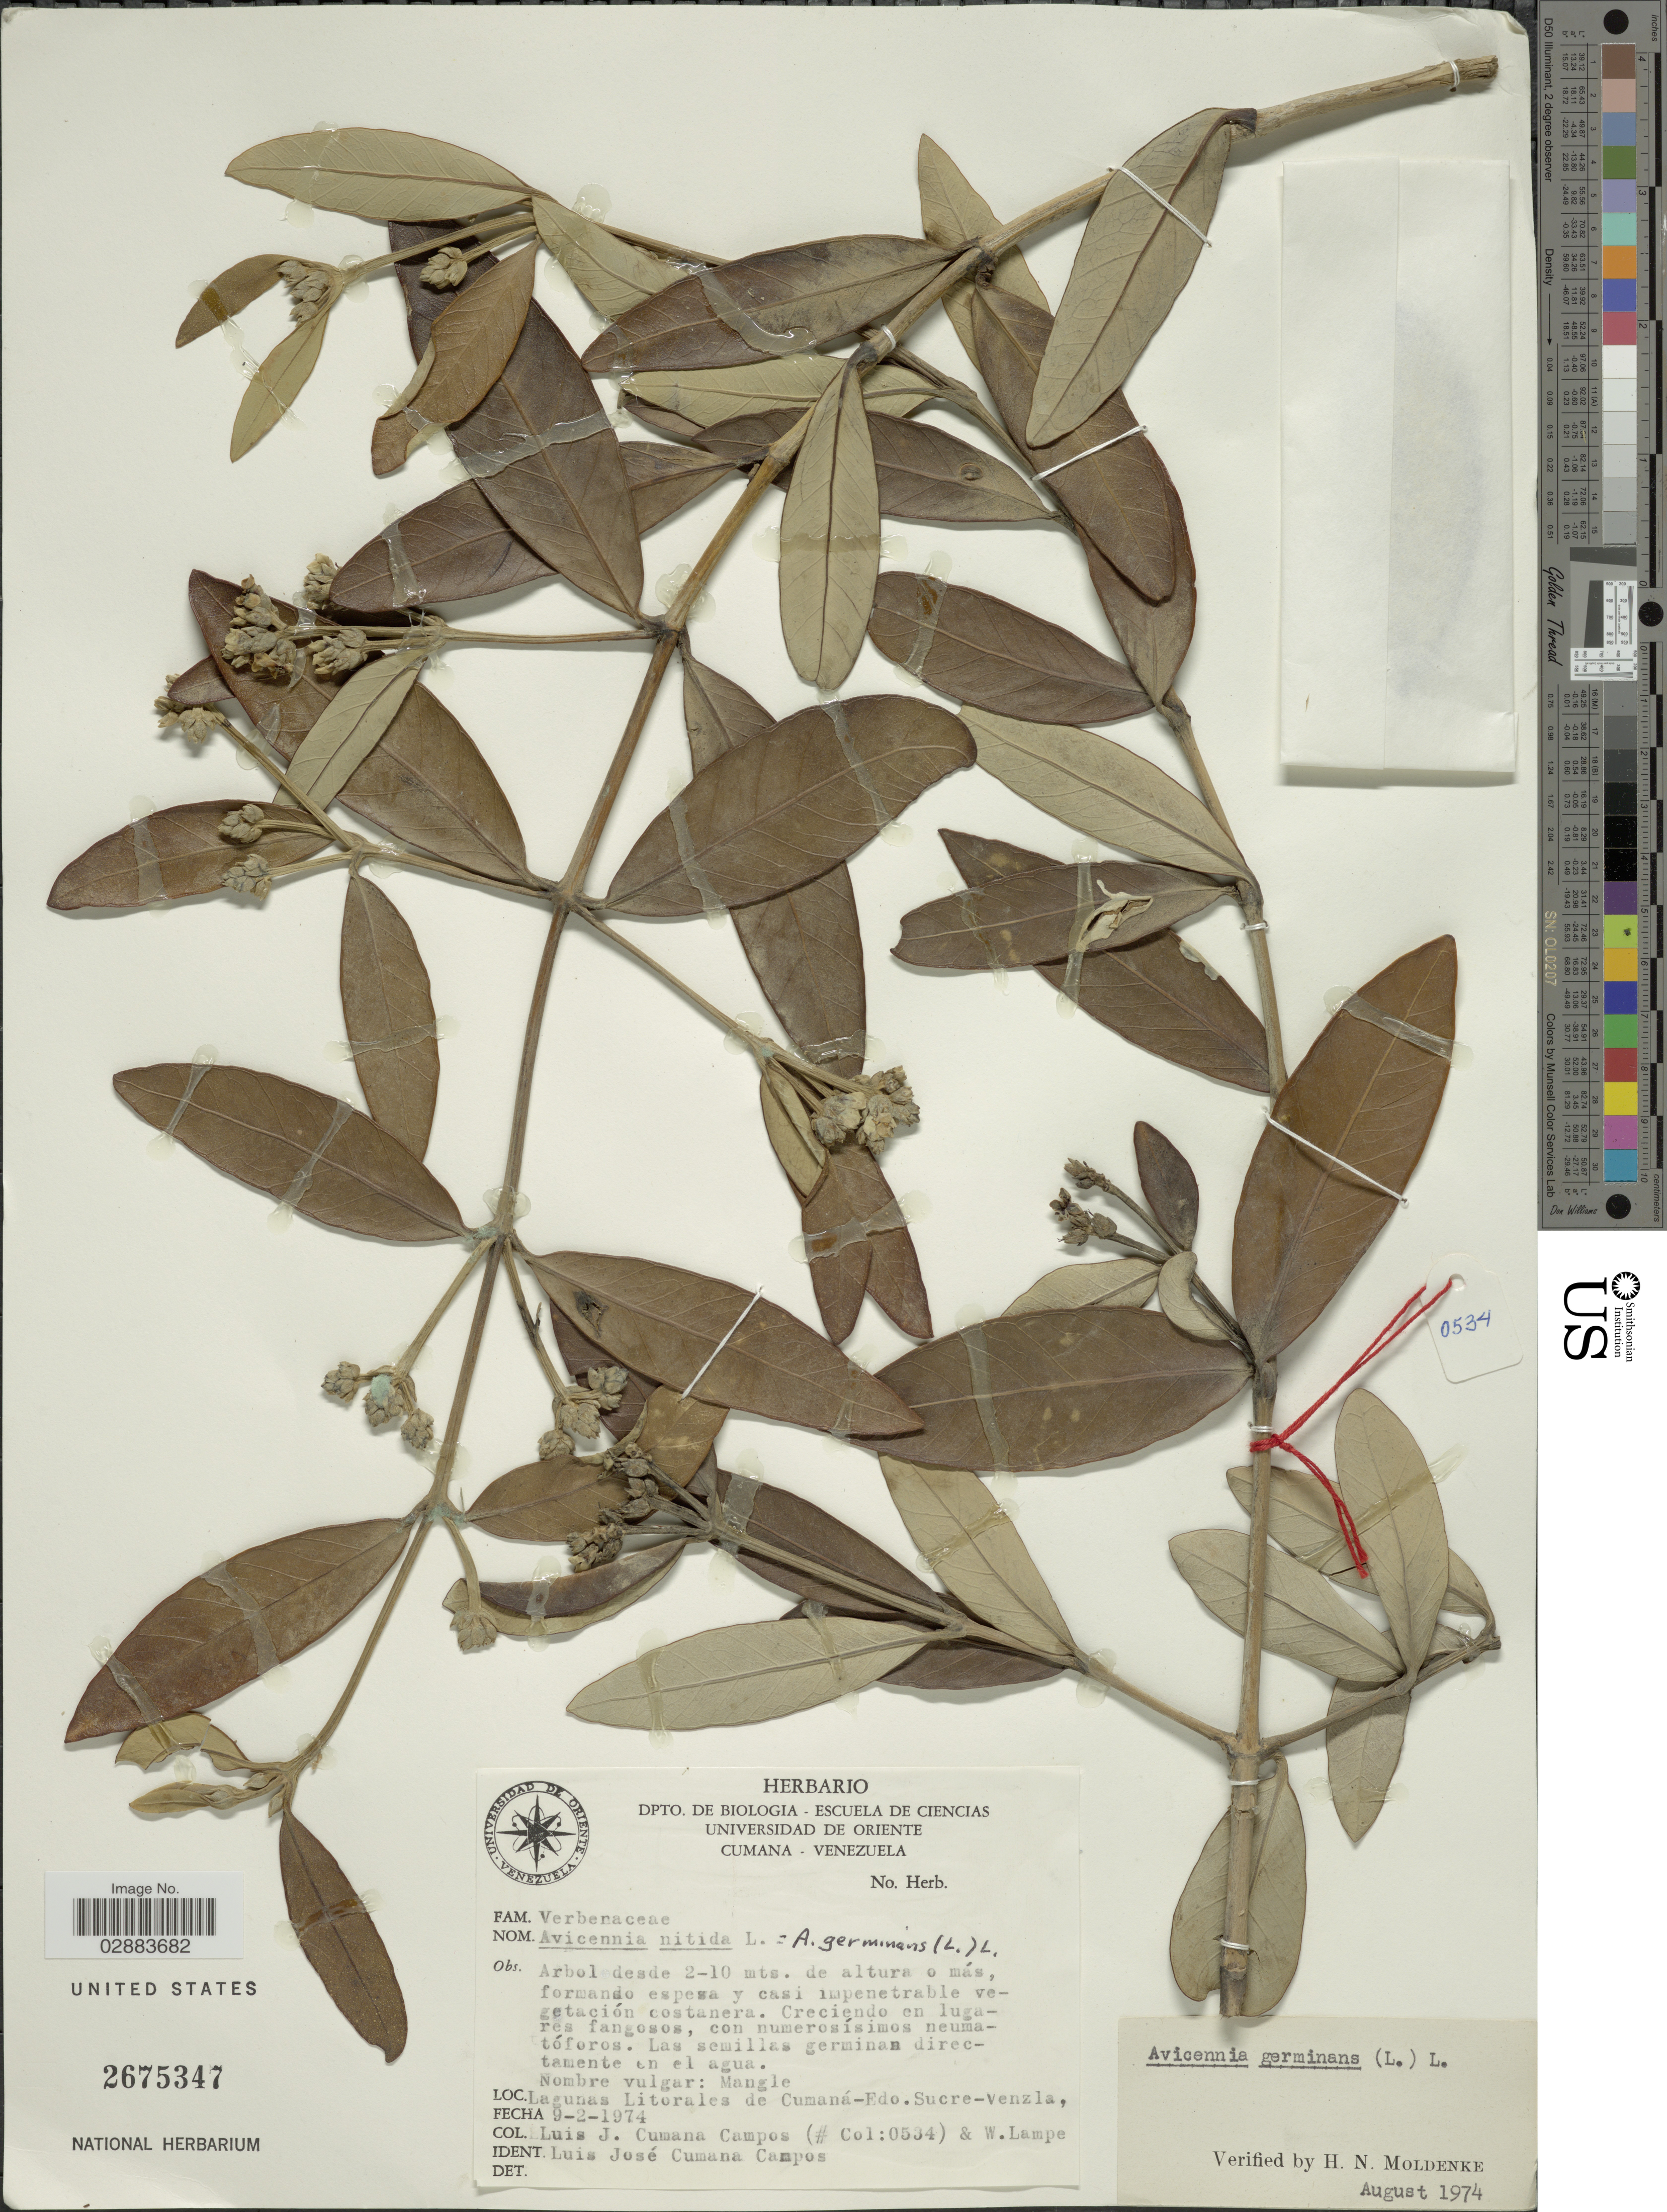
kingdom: Plantae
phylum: Tracheophyta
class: Magnoliopsida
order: Lamiales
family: Acanthaceae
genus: Avicennia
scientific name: Avicennia germinans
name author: (L.) L.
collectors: L. J. Cumaná C. & W. Lampe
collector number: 0534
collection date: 1974-02-09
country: Venezuela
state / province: Sucre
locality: Lagunas Litorales de Cumaná.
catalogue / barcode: US 2675347